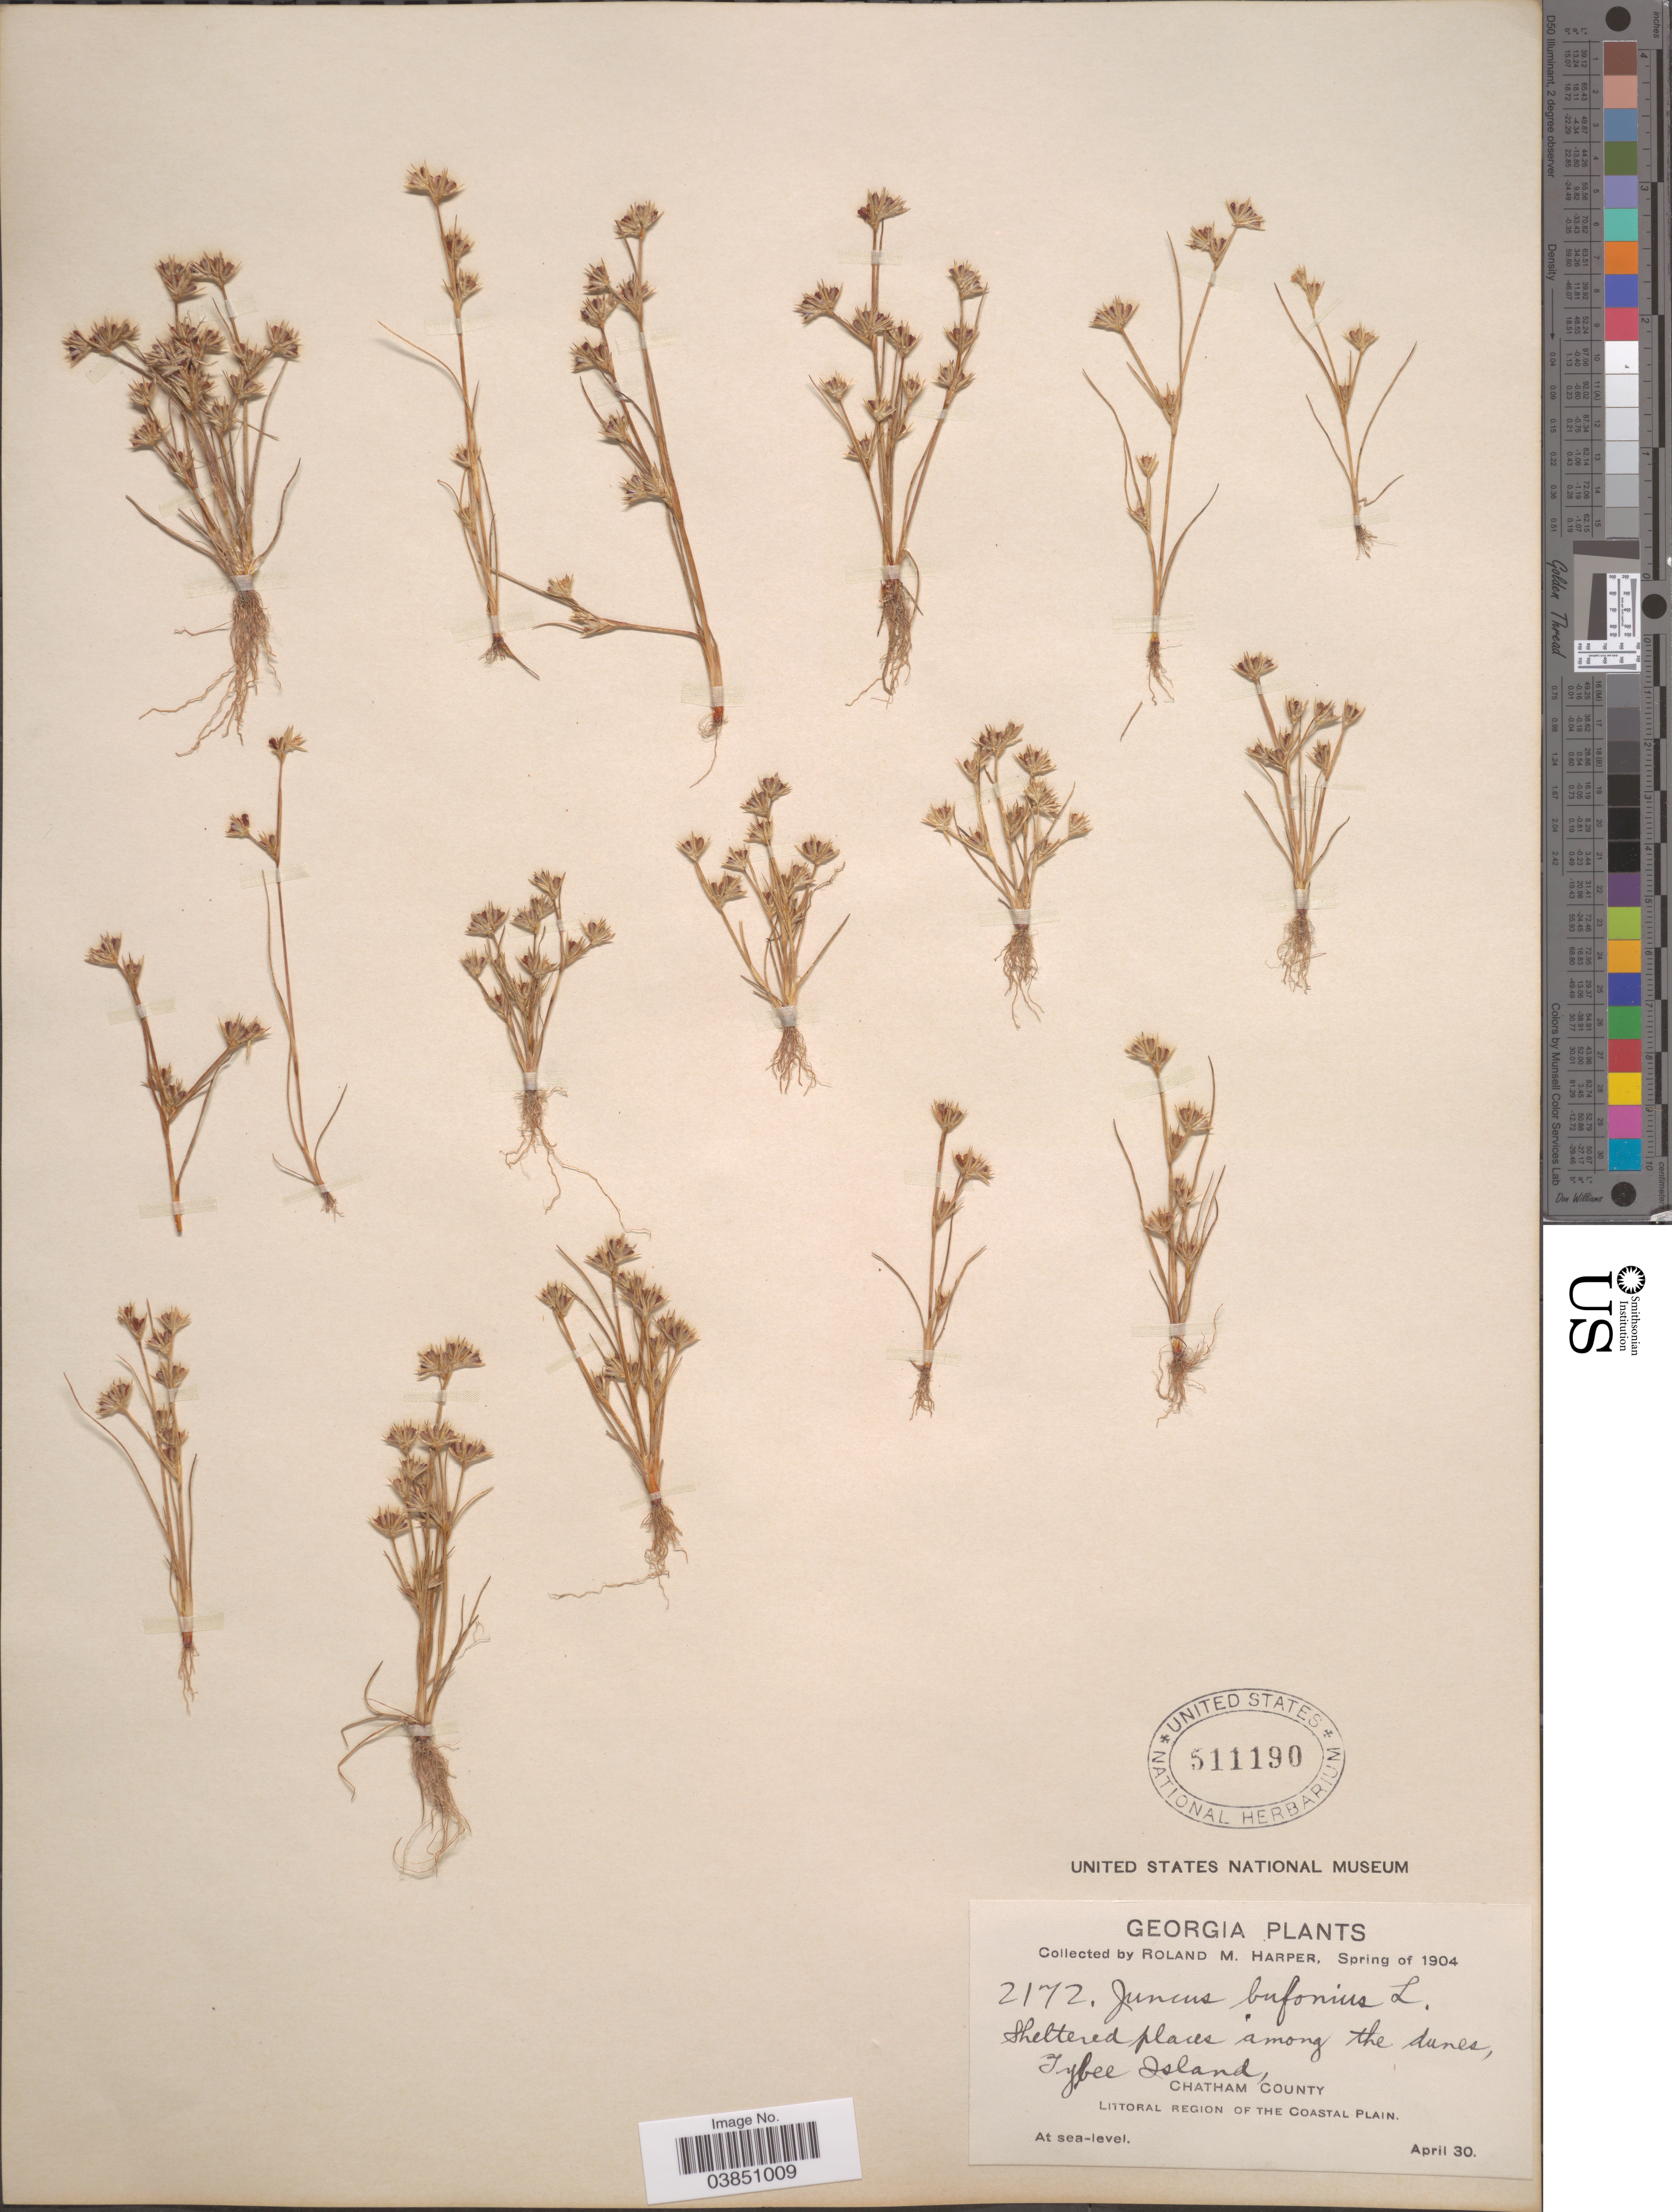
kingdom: Plantae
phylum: Tracheophyta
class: Liliopsida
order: Poales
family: Juncaceae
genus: Juncus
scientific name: Juncus bufonius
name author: L.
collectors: R. M. Harper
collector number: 2172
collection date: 1904-04-30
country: United States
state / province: Georgia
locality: Tybee Island, Chatham County. Littoral Region of the Coastal Plain.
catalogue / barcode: US 511190